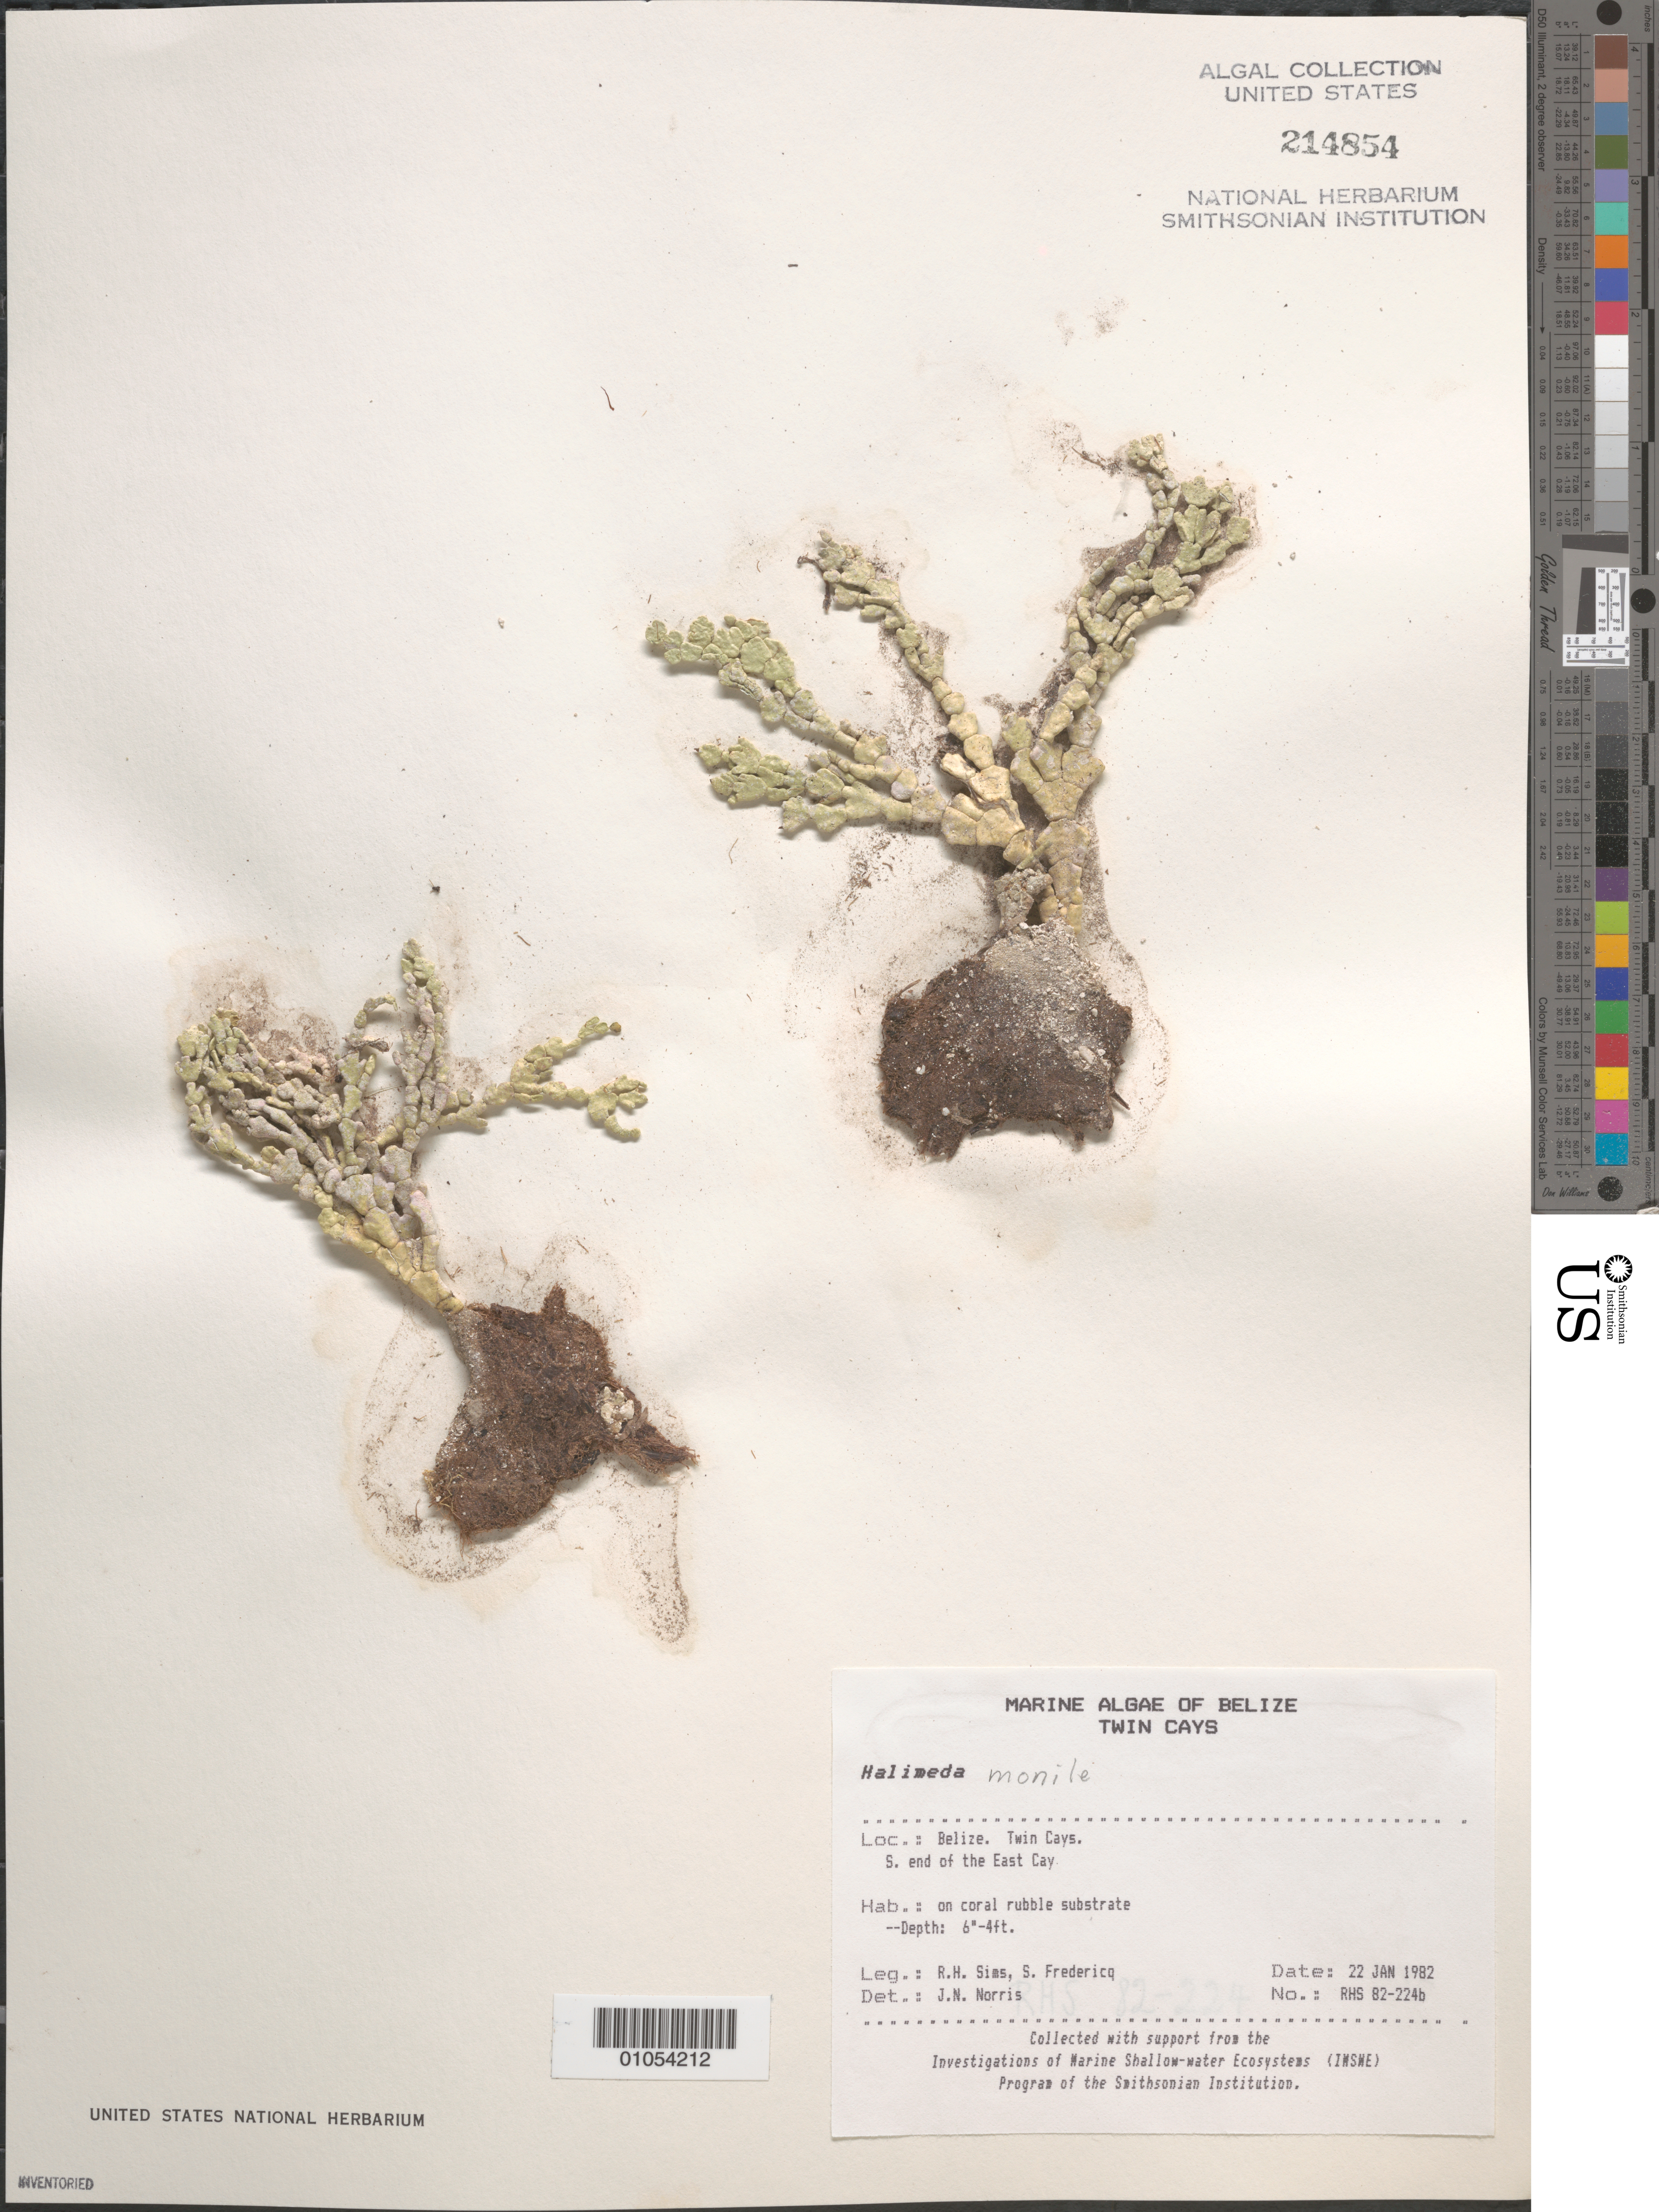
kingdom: Plantae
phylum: Chlorophyta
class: Ulvophyceae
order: Bryopsidales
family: Halimedaceae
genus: Halimeda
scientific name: Halimeda monile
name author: (J. Ellis & Sol.) J.V.Lamouroux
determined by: Norris, James N.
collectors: R. H. Sims & S. Fredericq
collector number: RHS 82-224b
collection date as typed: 22 Jan 1982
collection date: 1982-01-22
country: Belize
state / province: Stann Creek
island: East Cay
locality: South end of the East Cay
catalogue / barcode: US 214854